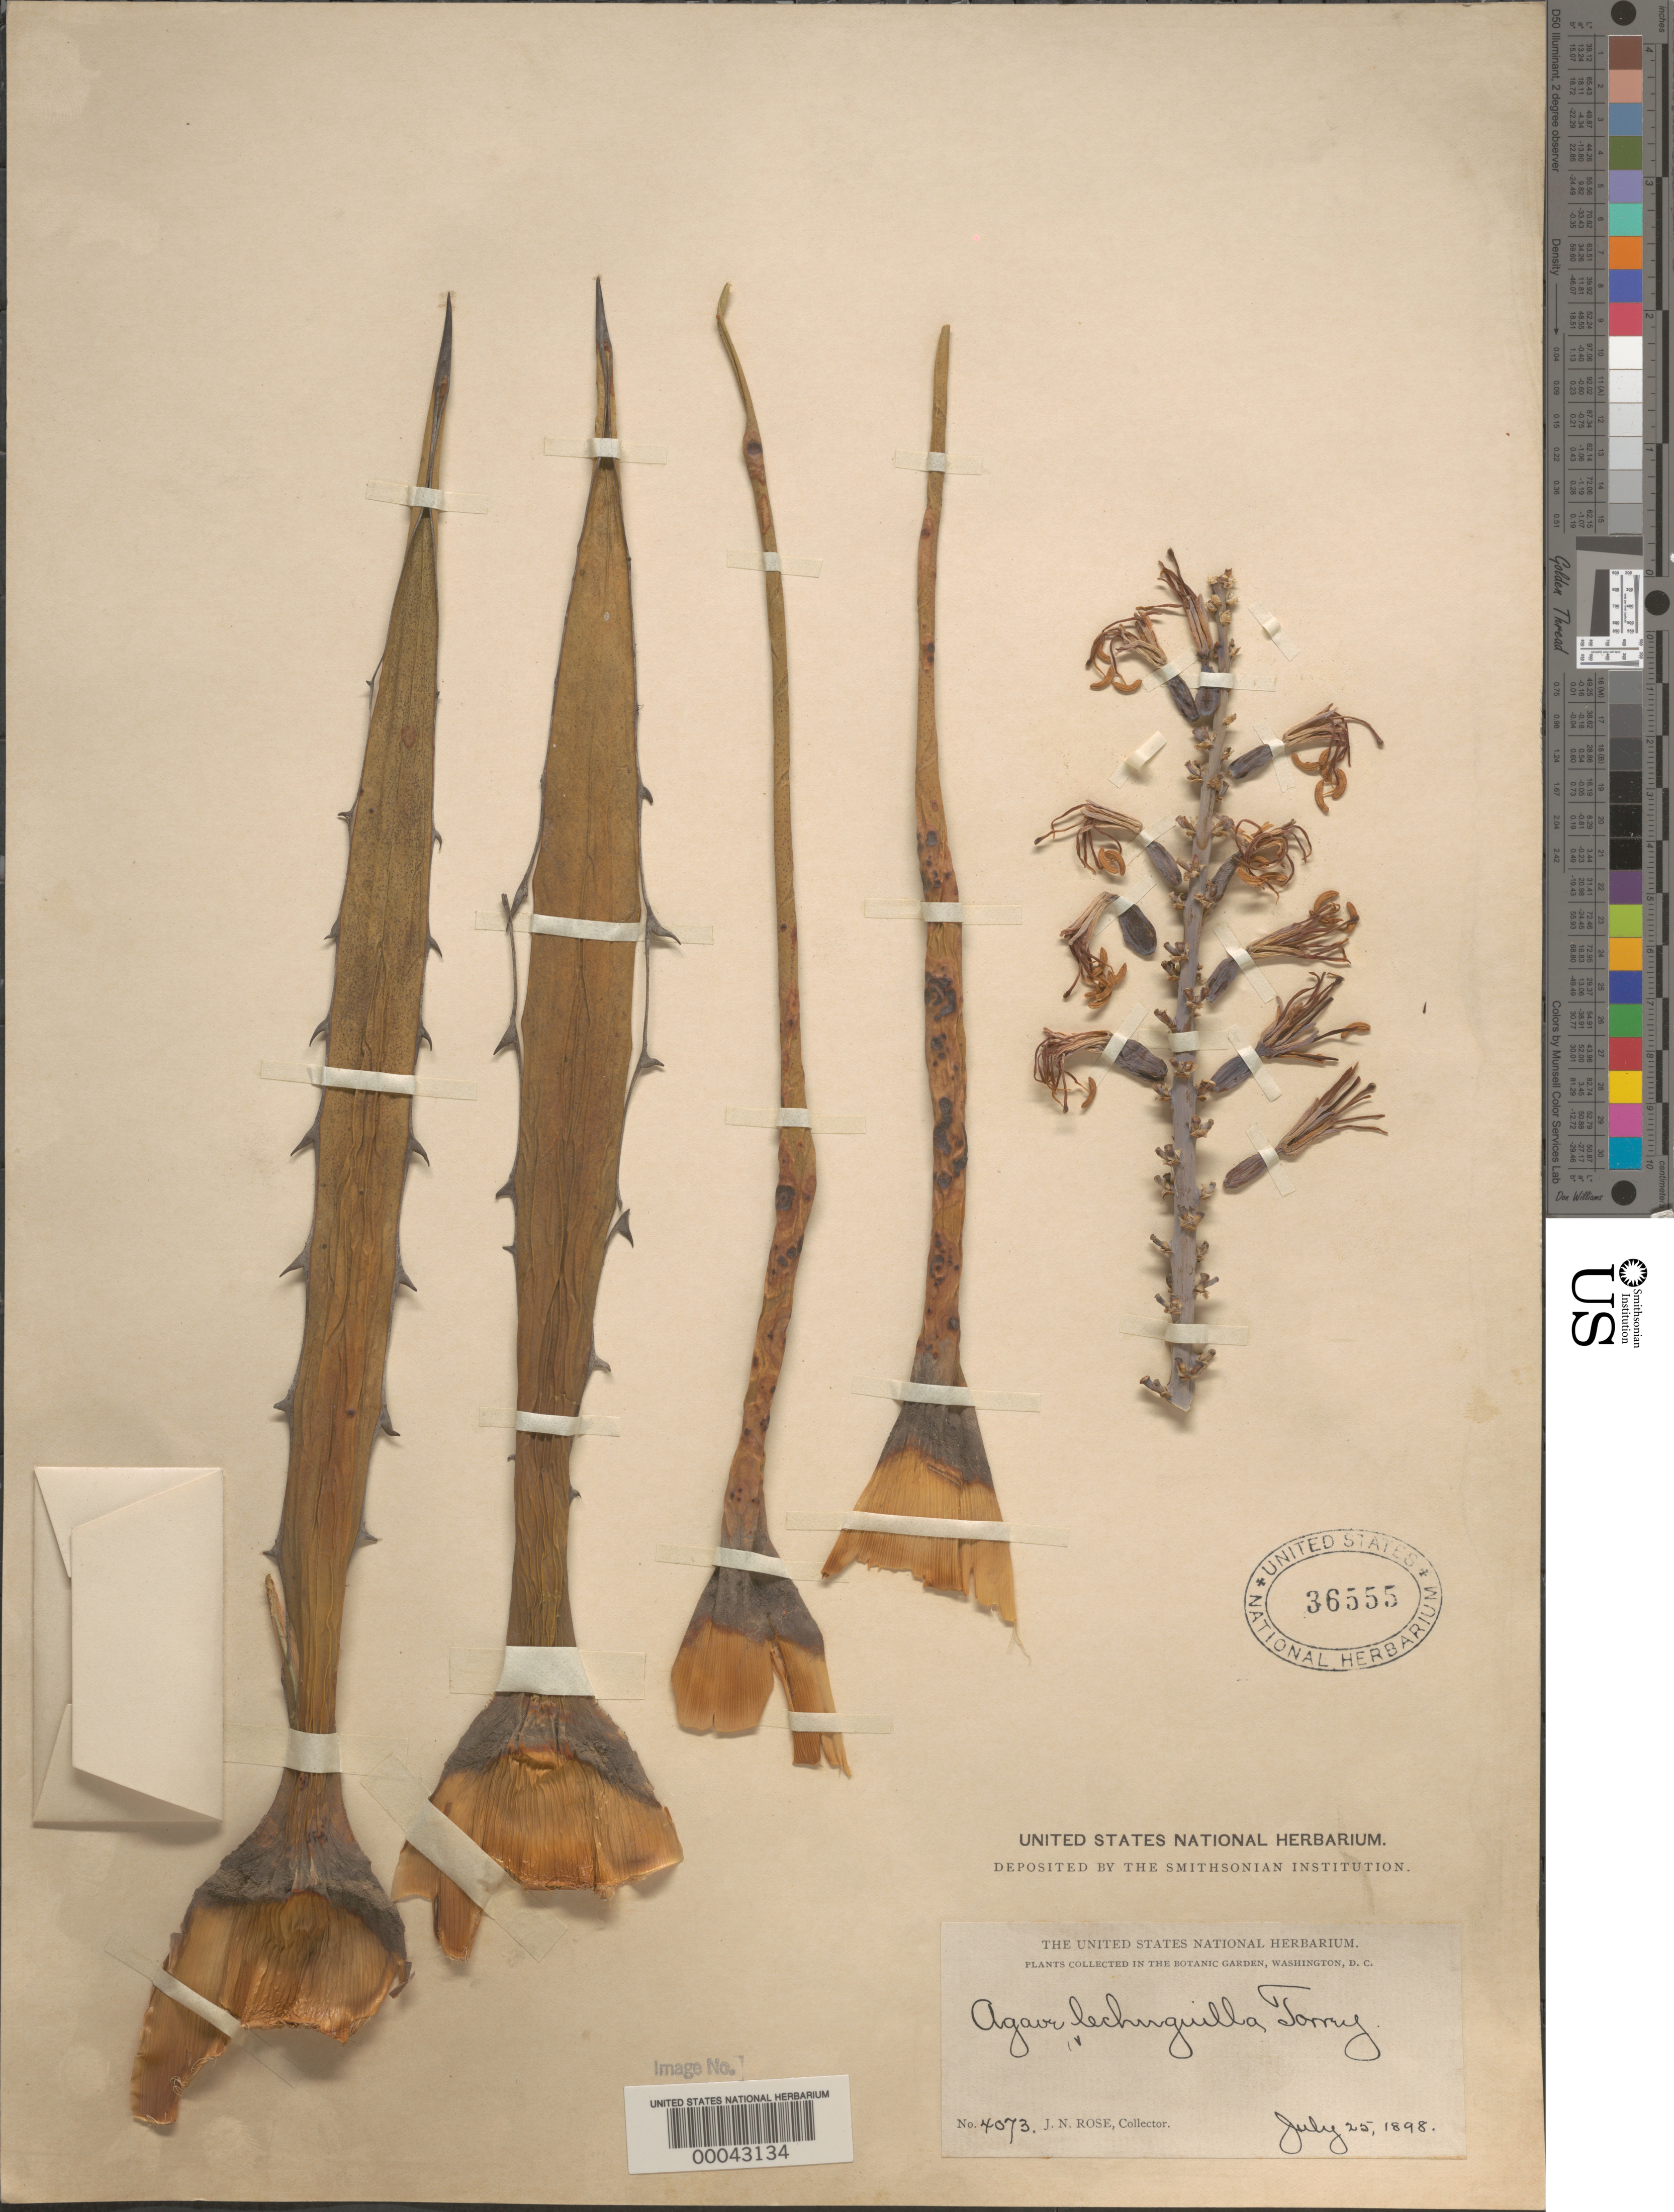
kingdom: Plantae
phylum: Tracheophyta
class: Liliopsida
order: Asparagales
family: Asparagaceae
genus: Agave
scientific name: Agave lechuguilla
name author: Torr.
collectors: J. N. Rose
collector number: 4073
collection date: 1898-07-25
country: United States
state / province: District of Columbia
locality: In the Botanic Garden, Washington, D. C.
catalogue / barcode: US 36555